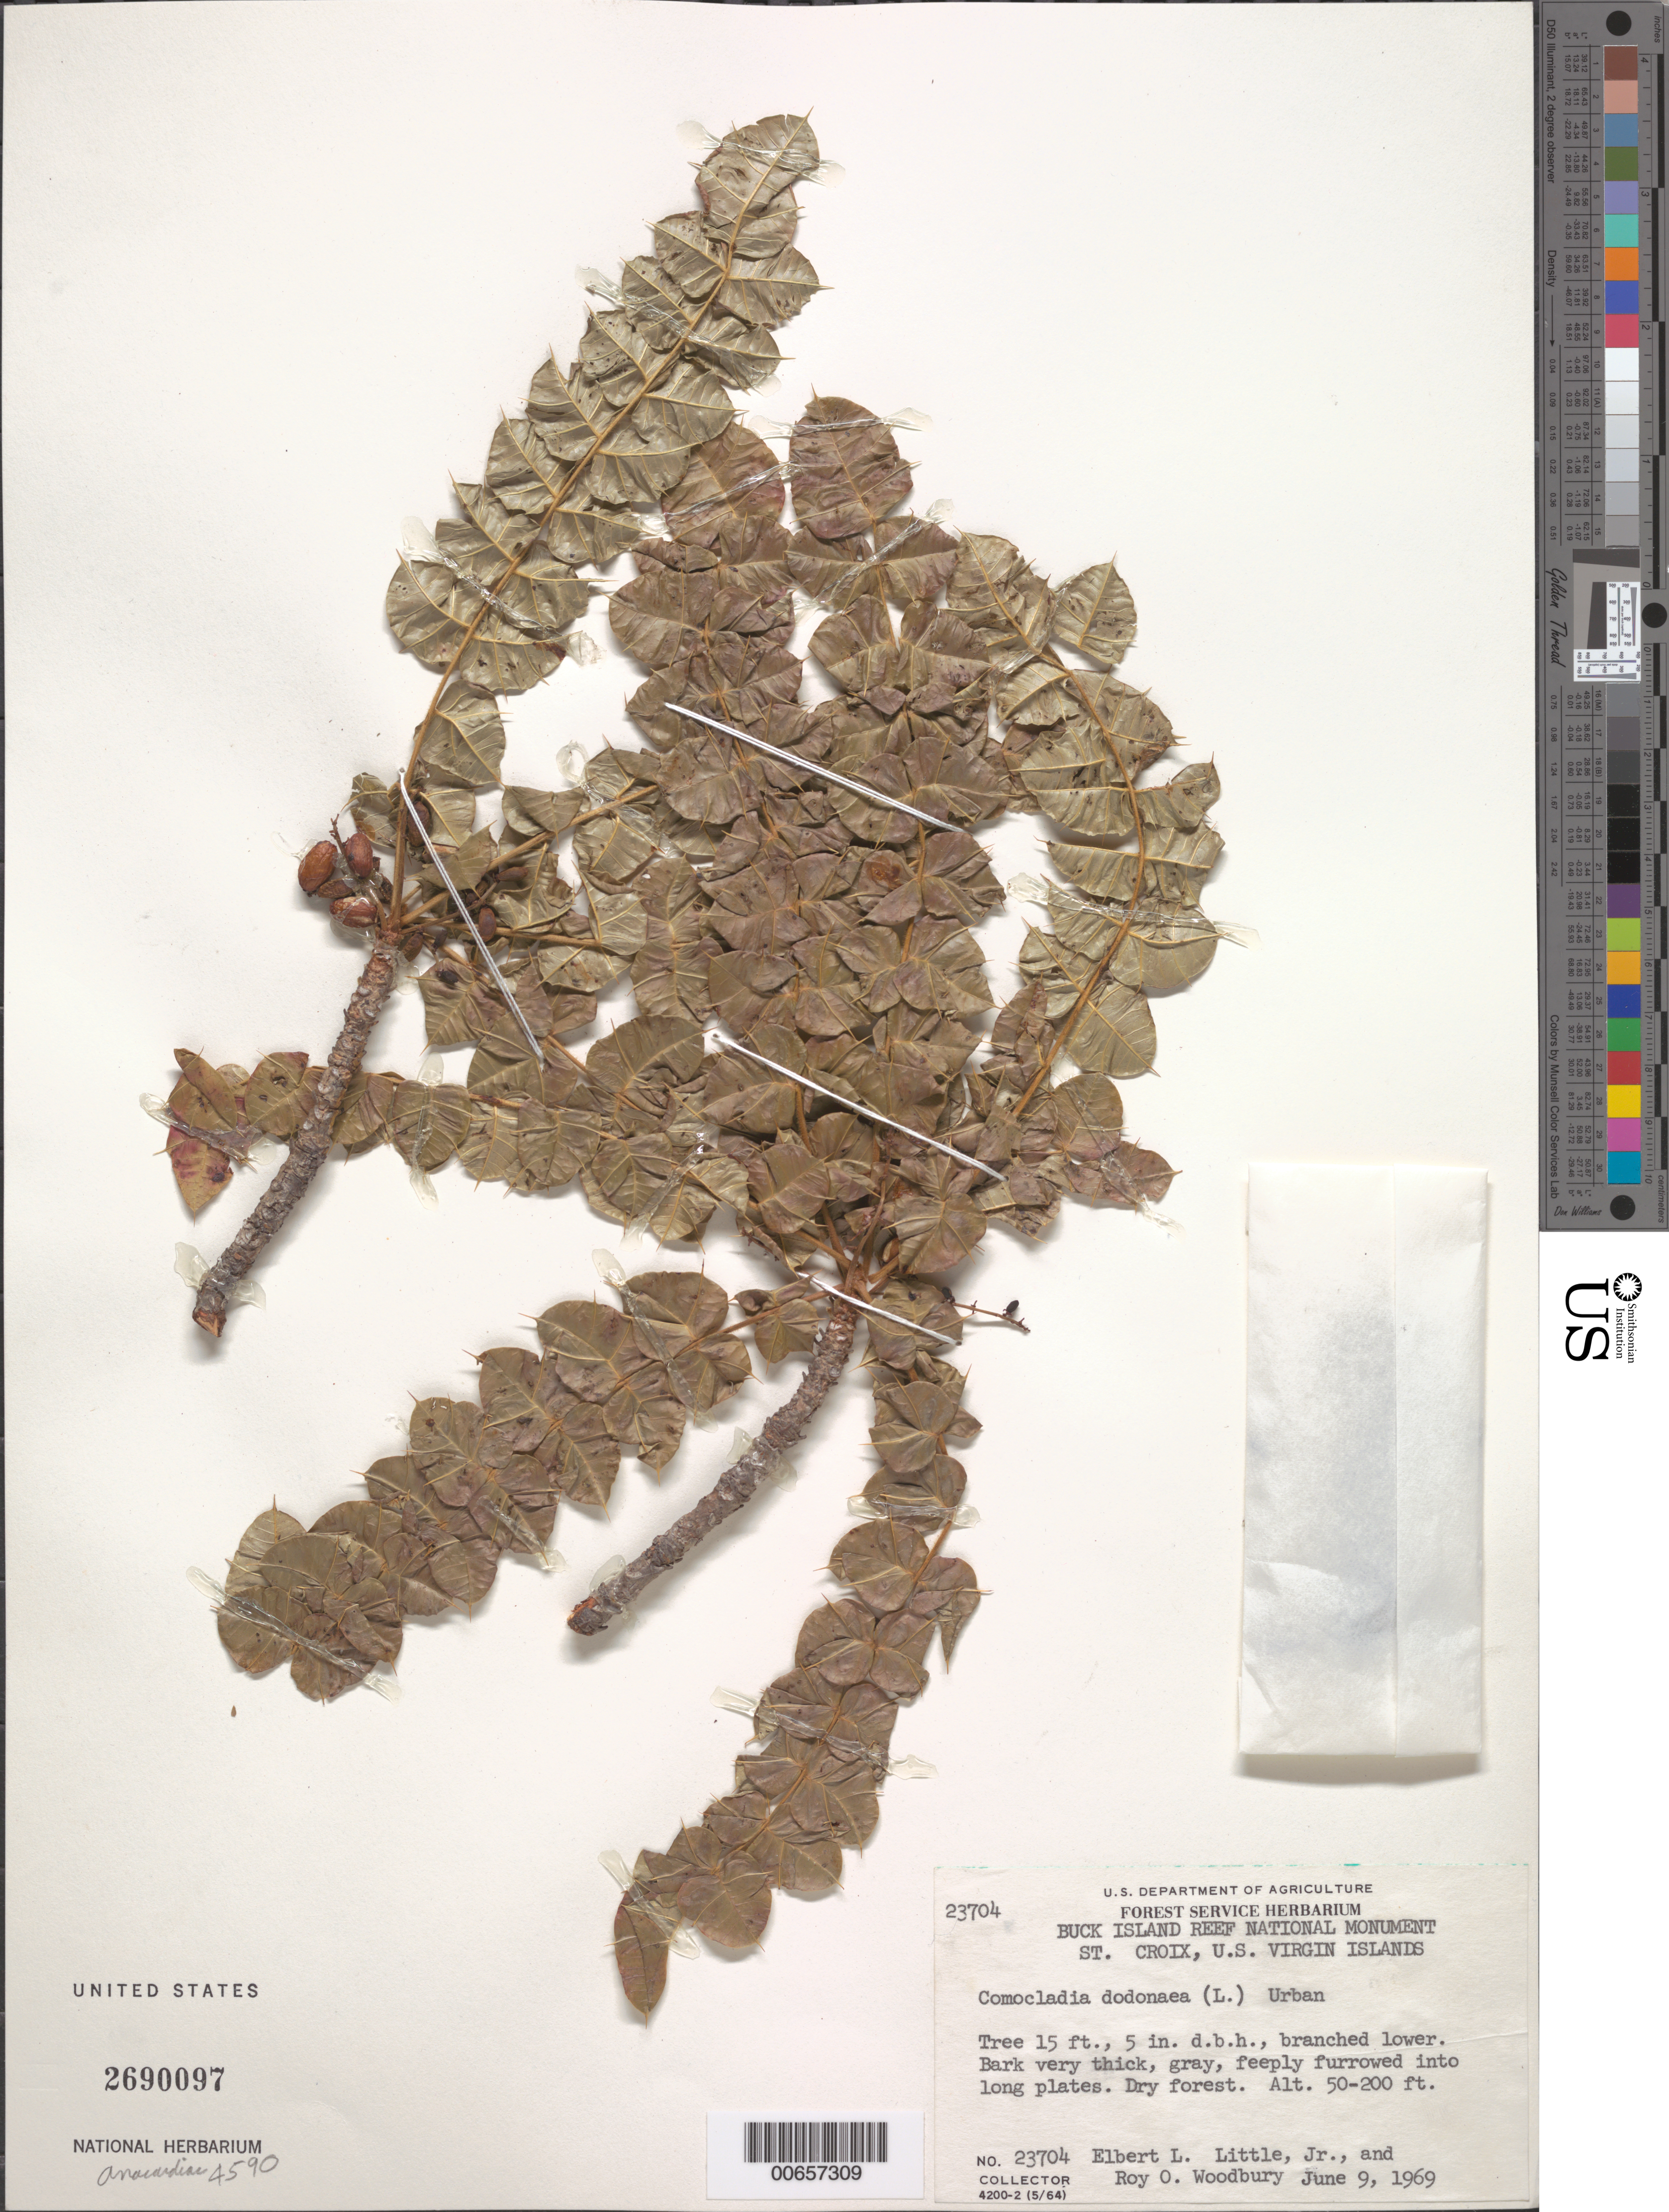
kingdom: Plantae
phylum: Tracheophyta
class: Magnoliopsida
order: Sapindales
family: Anacardiaceae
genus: Comocladia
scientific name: Comocladia dodonaea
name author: (L.) Urb.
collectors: E. L. Little & R. O. Woodbury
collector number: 23704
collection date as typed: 09 Jun 1969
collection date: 1969-06-09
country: U.S. Virgin Islands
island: St. Croix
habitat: Dry forest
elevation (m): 15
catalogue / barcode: US 2690097